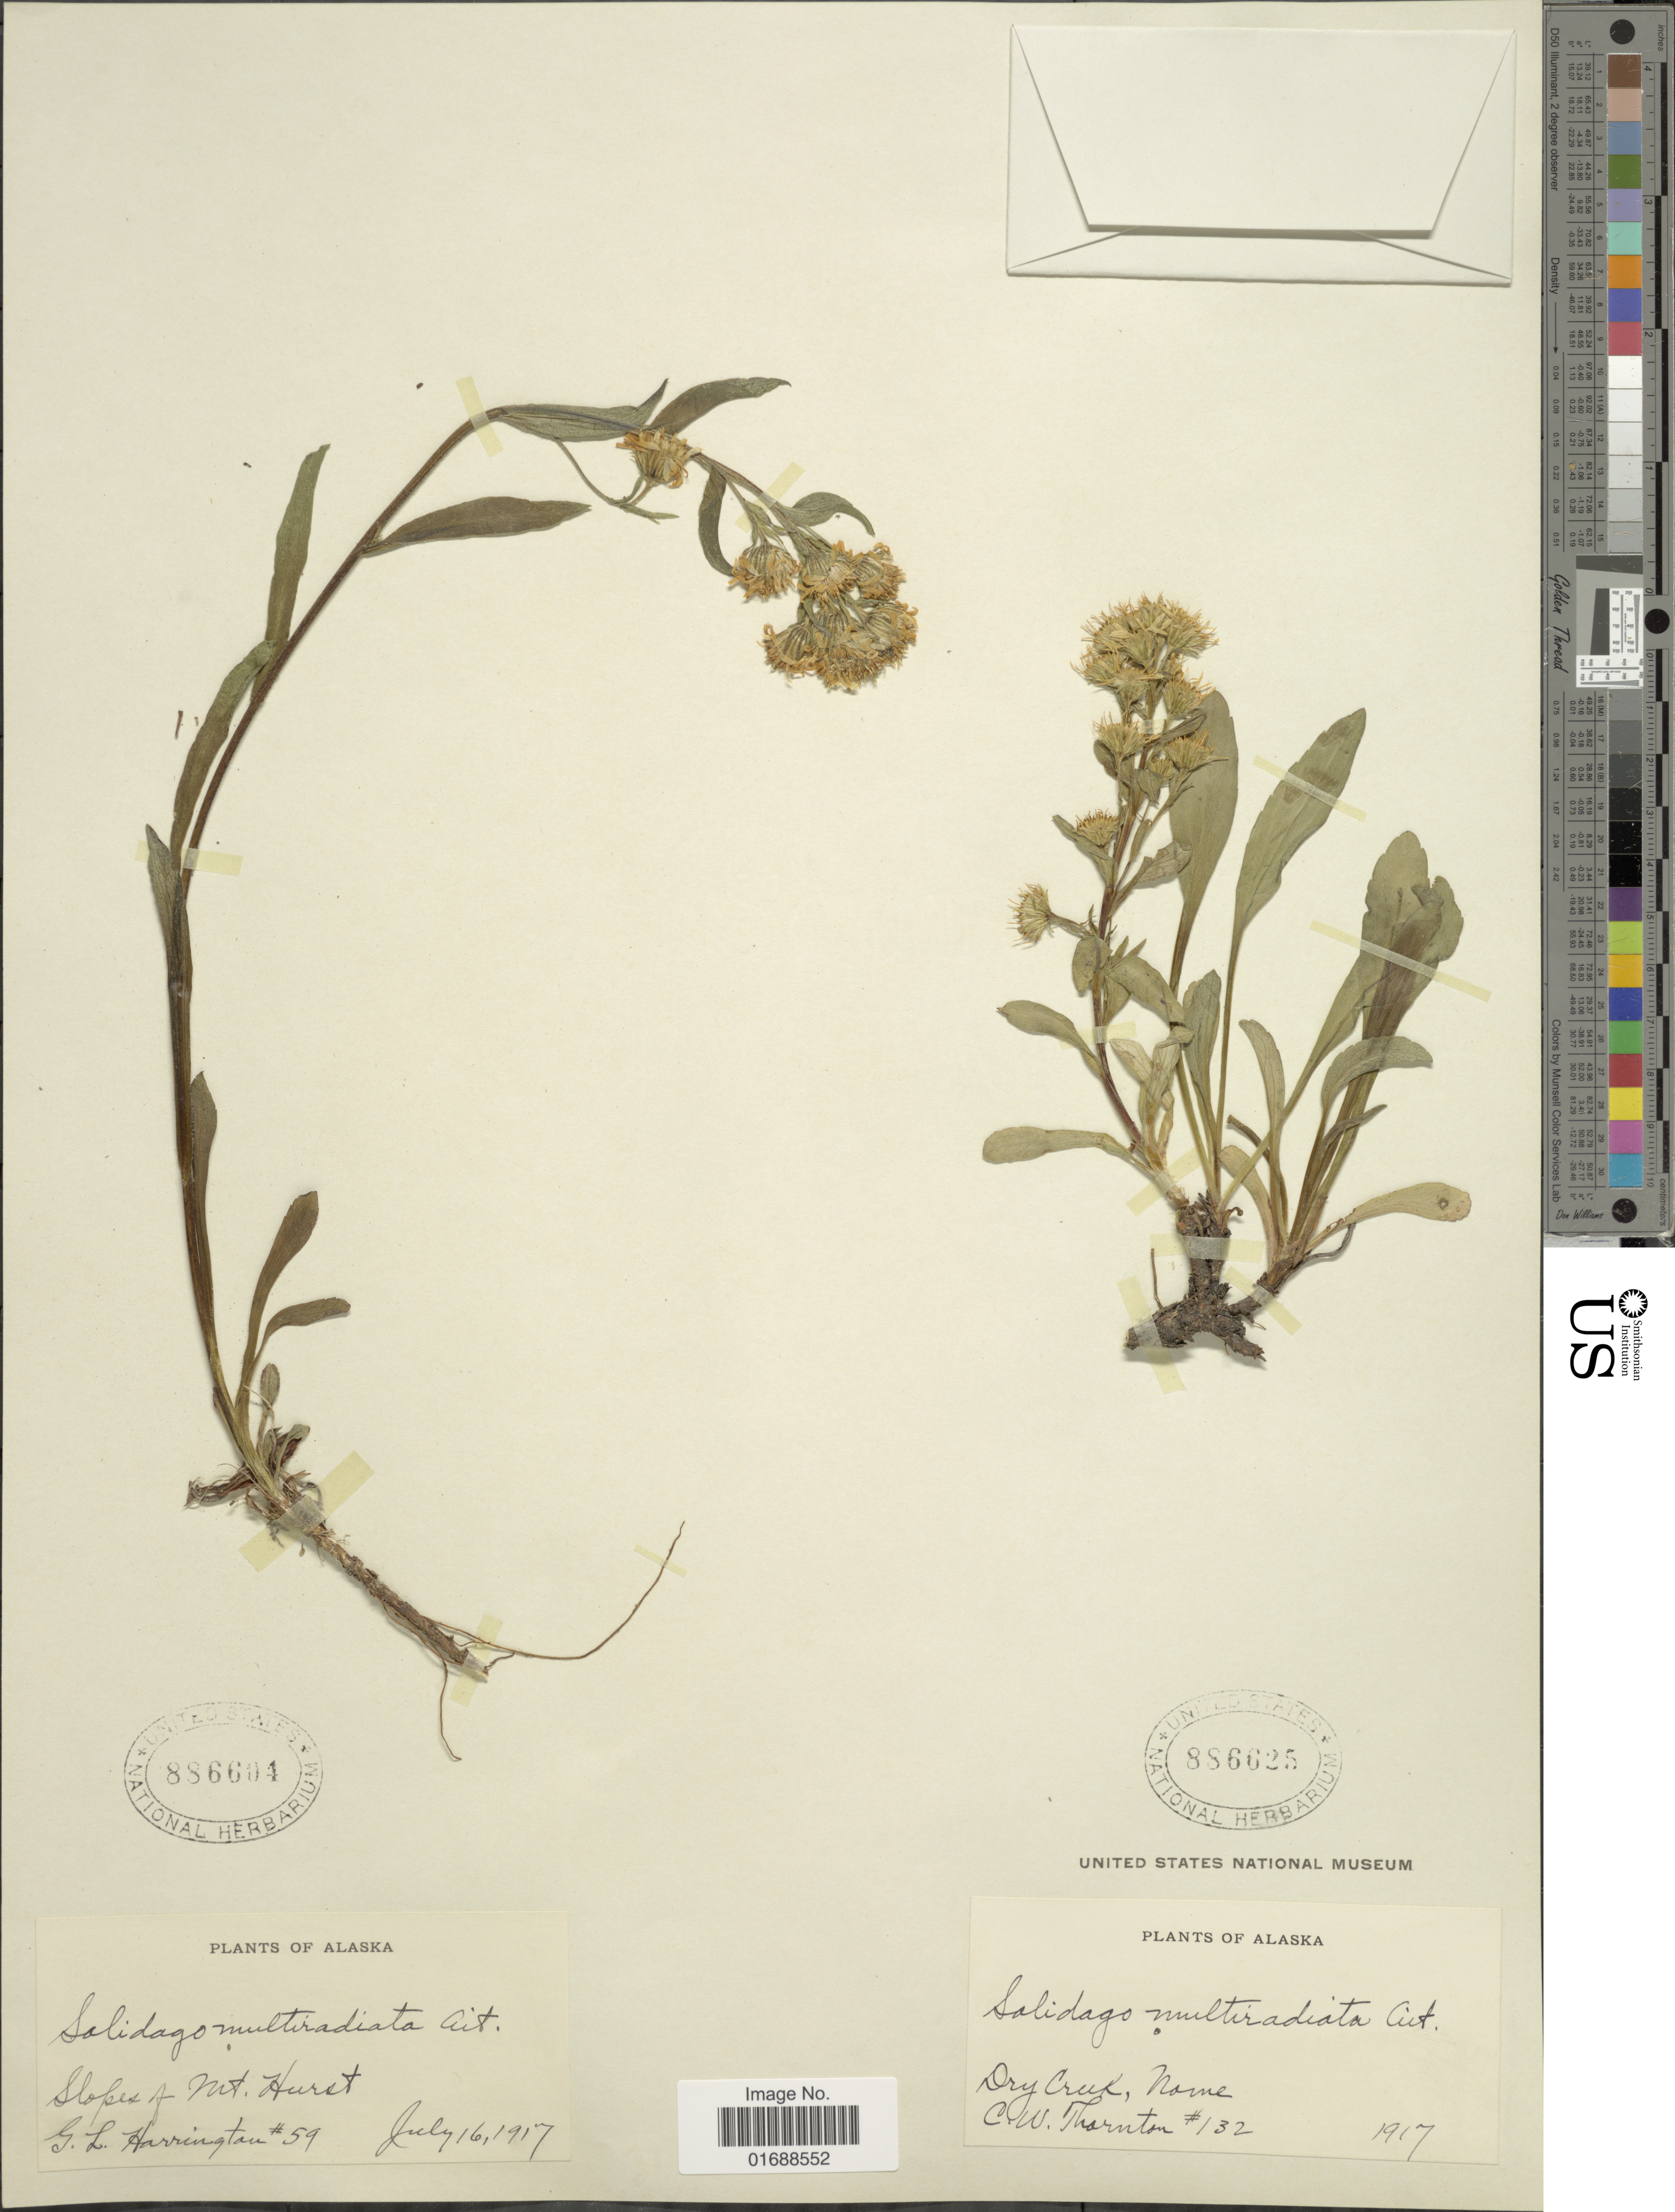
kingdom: Plantae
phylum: Tracheophyta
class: Magnoliopsida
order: Asterales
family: Asteraceae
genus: Solidago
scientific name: Solidago multiradiata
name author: Aiton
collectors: G. Harrington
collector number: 59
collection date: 1917-07-16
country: United States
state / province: Alaska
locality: Slopes of Mt. Hurst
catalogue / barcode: US 886604